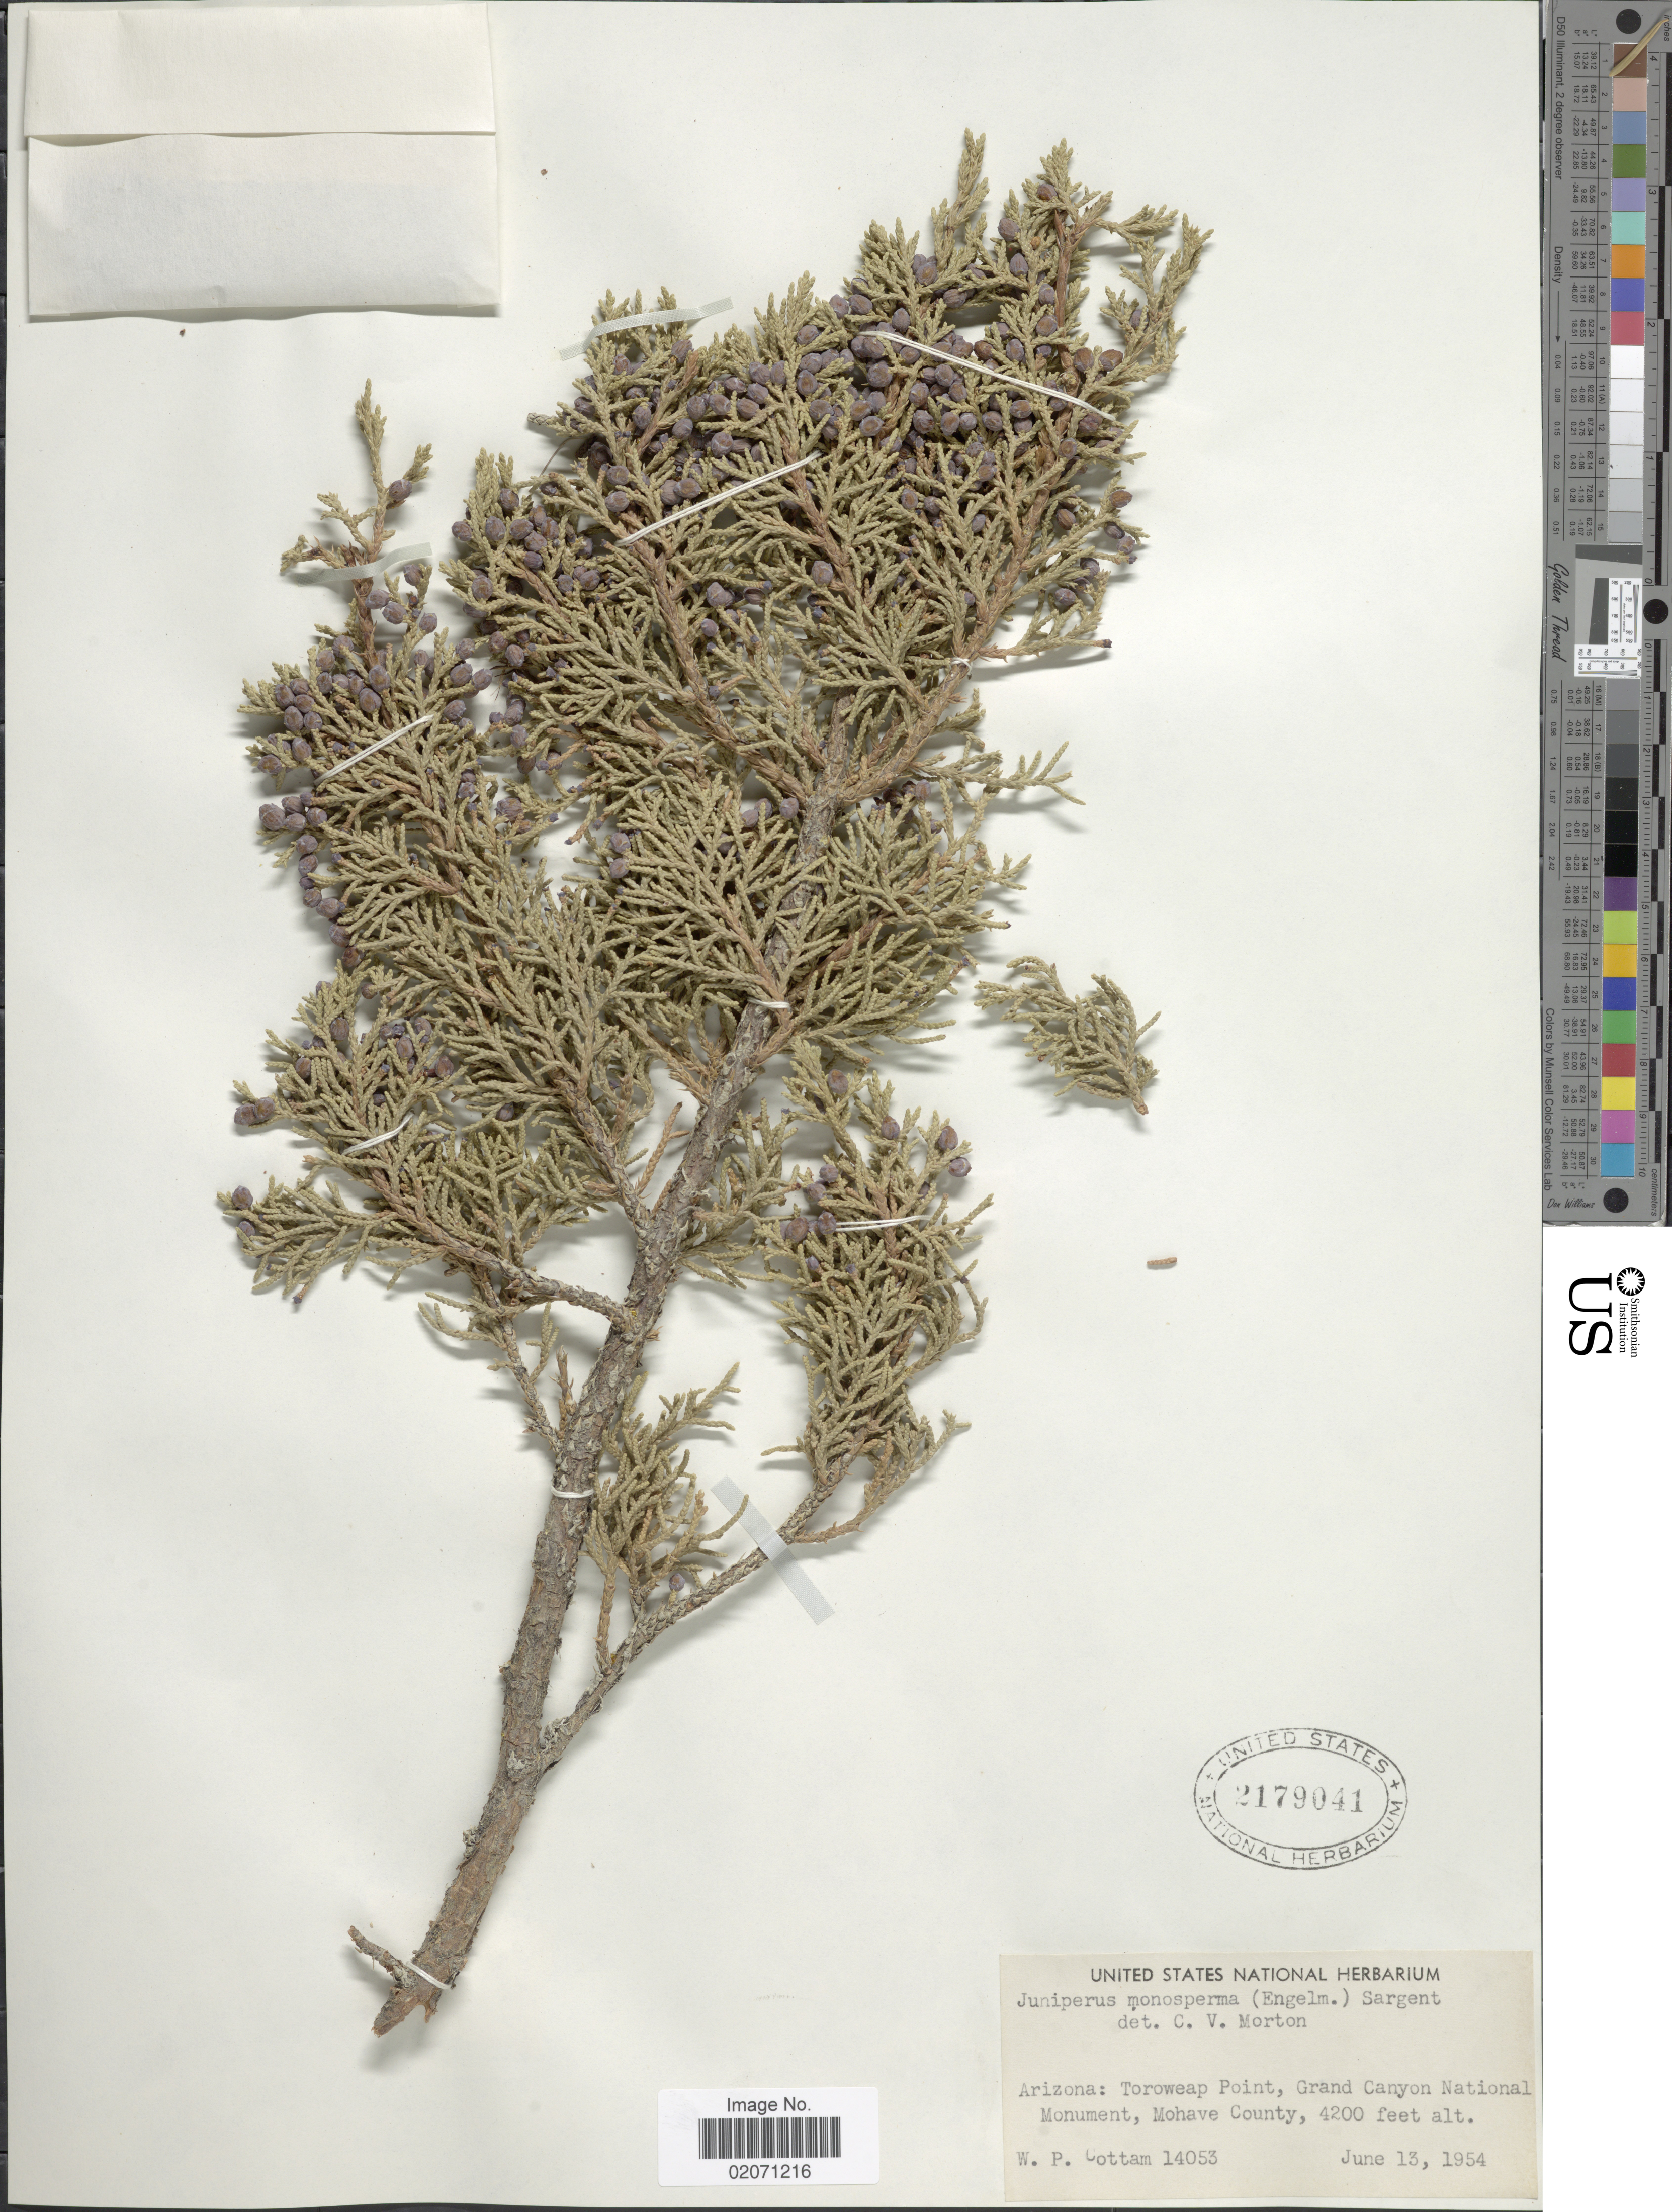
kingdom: Plantae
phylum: Tracheophyta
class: Pinopsida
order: Pinales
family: Cupressaceae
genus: Juniperus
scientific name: Juniperus monosperma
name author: (Engelm.) Sarg.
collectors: W. Cottam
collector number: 14053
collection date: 1954-06-13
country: United States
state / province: Arizona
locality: Toroweap Point, Grand Canyon National Monument, Mohave County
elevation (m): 1280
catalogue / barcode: US 2179041